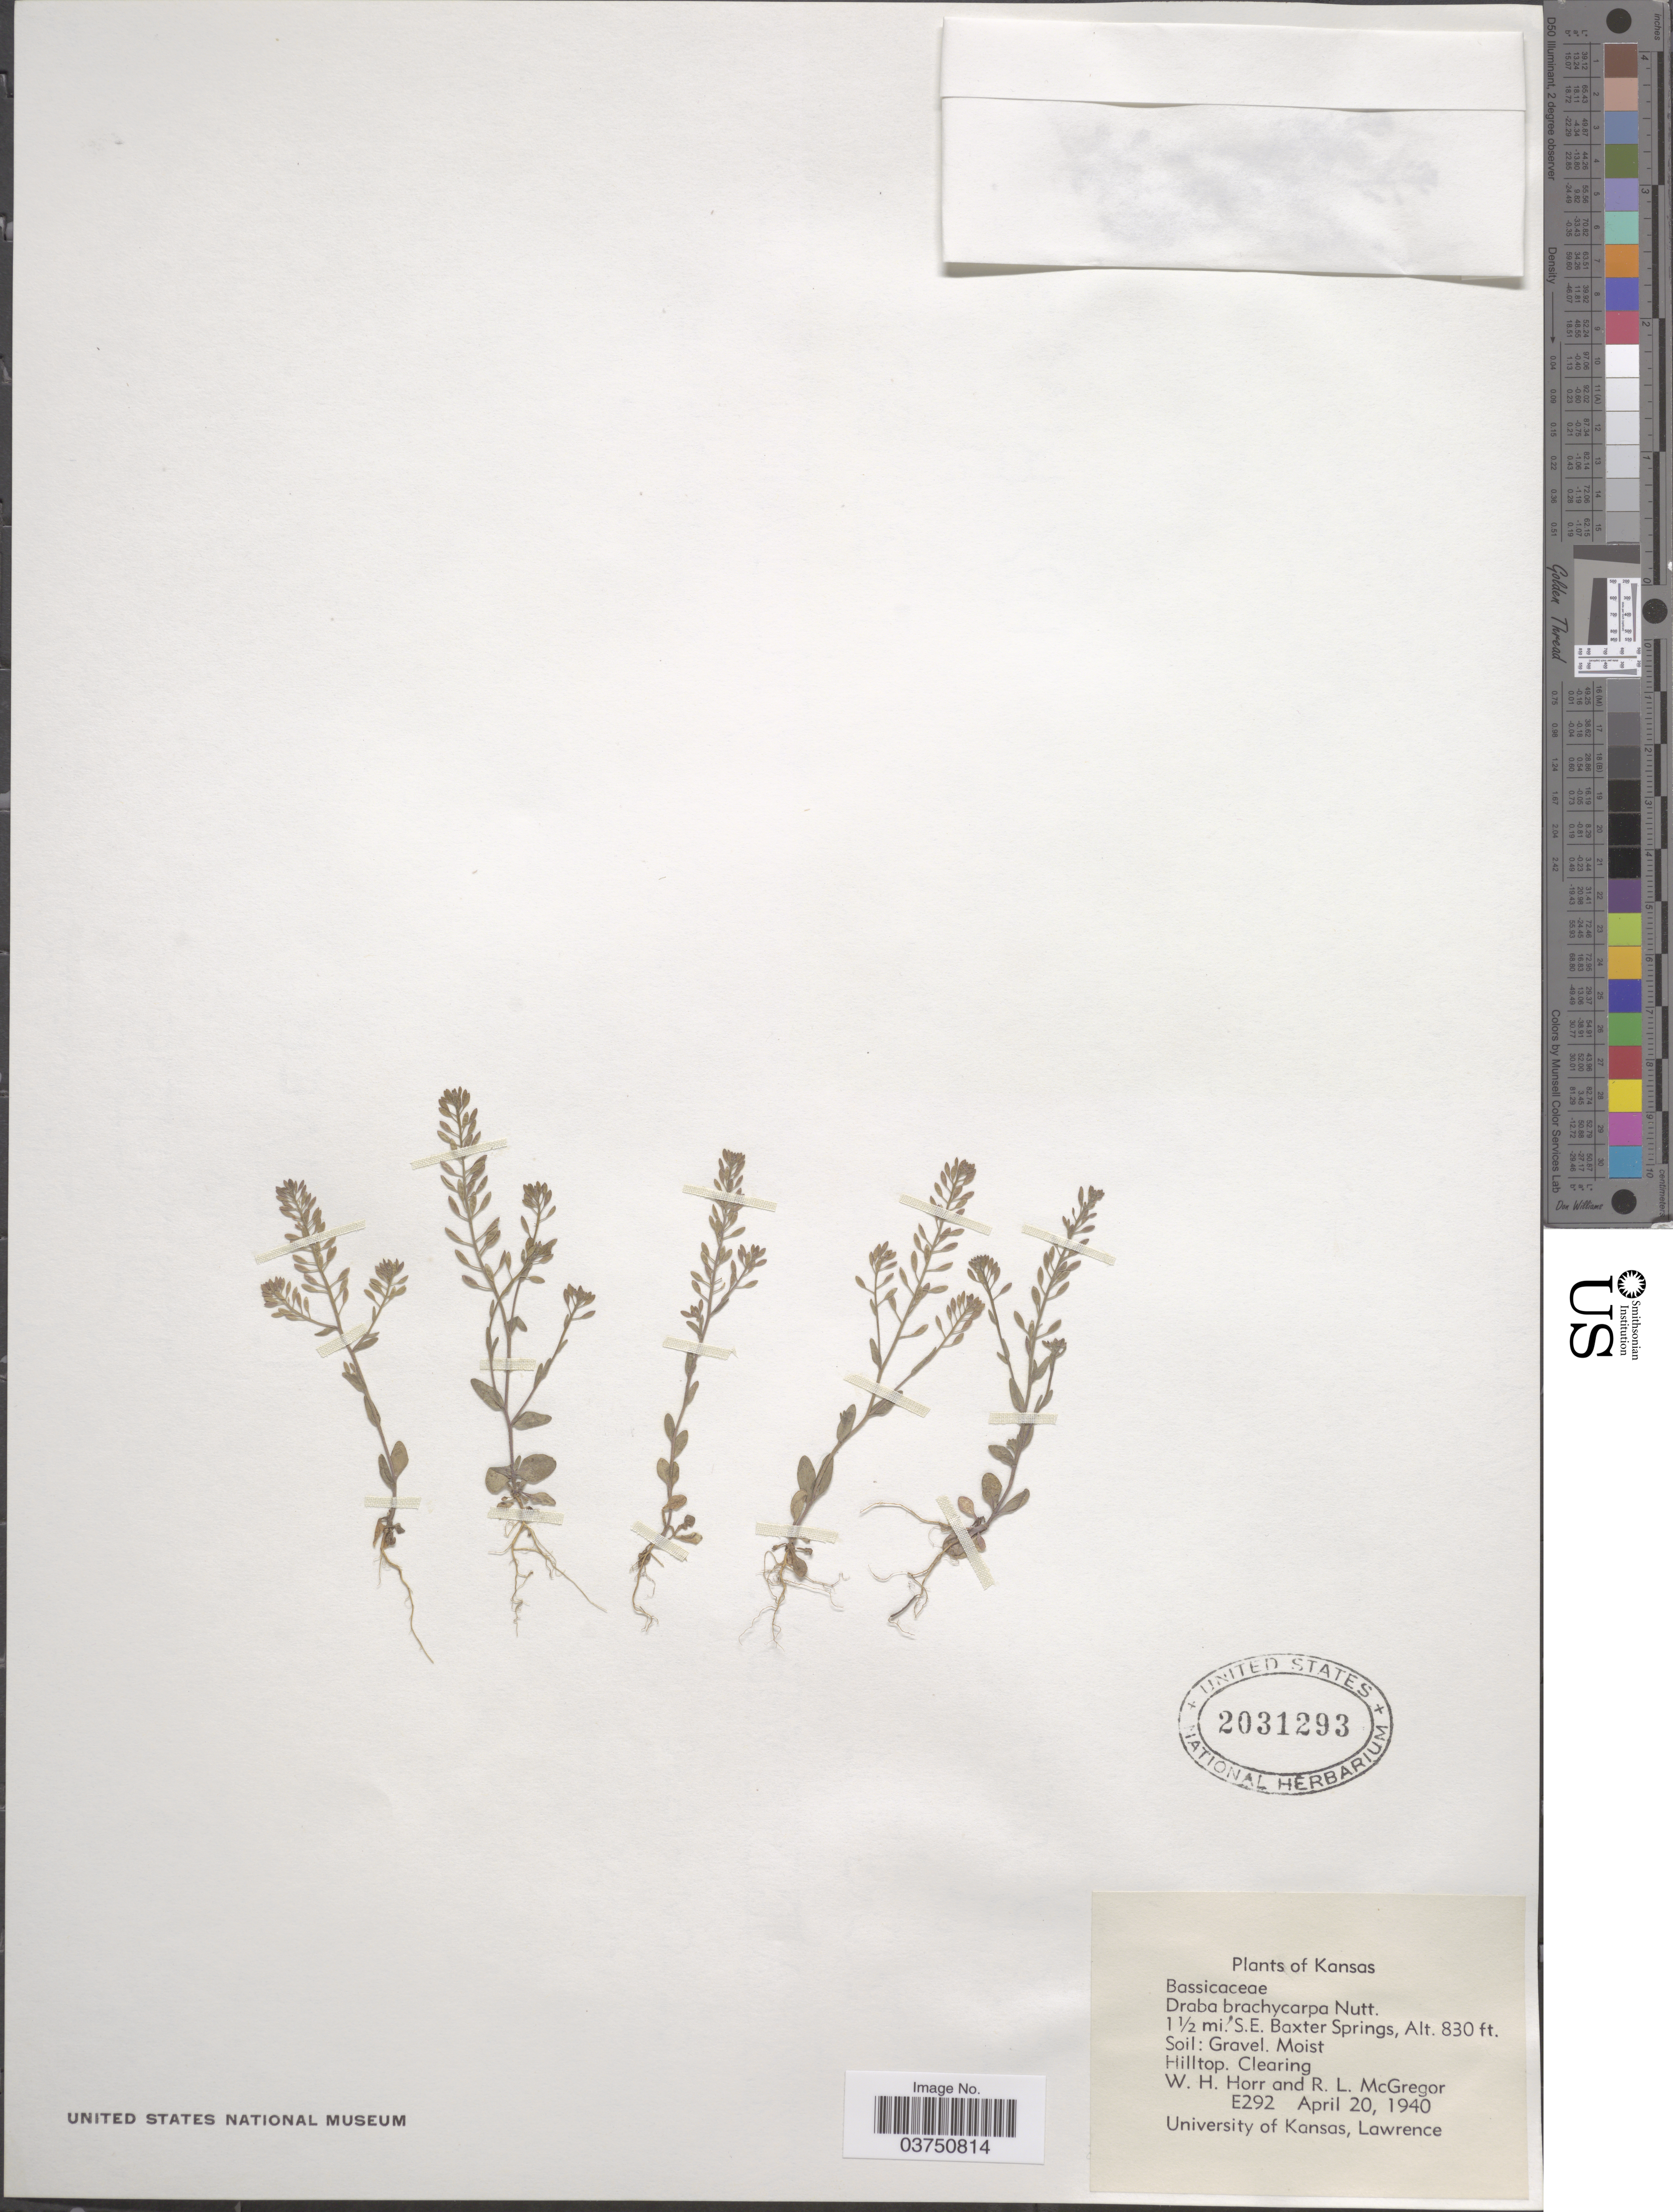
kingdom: Plantae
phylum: Tracheophyta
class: Magnoliopsida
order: Brassicales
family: Brassicaceae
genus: Draba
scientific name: Draba brachycarpa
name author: (Nutt.) Torr. & A. Gray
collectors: W. H. Horr & R. McGregor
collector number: E292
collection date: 1940-04-20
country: United States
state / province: Kansas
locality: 1½ mi. S.E. Baxter Springs.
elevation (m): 253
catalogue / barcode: US 2031293